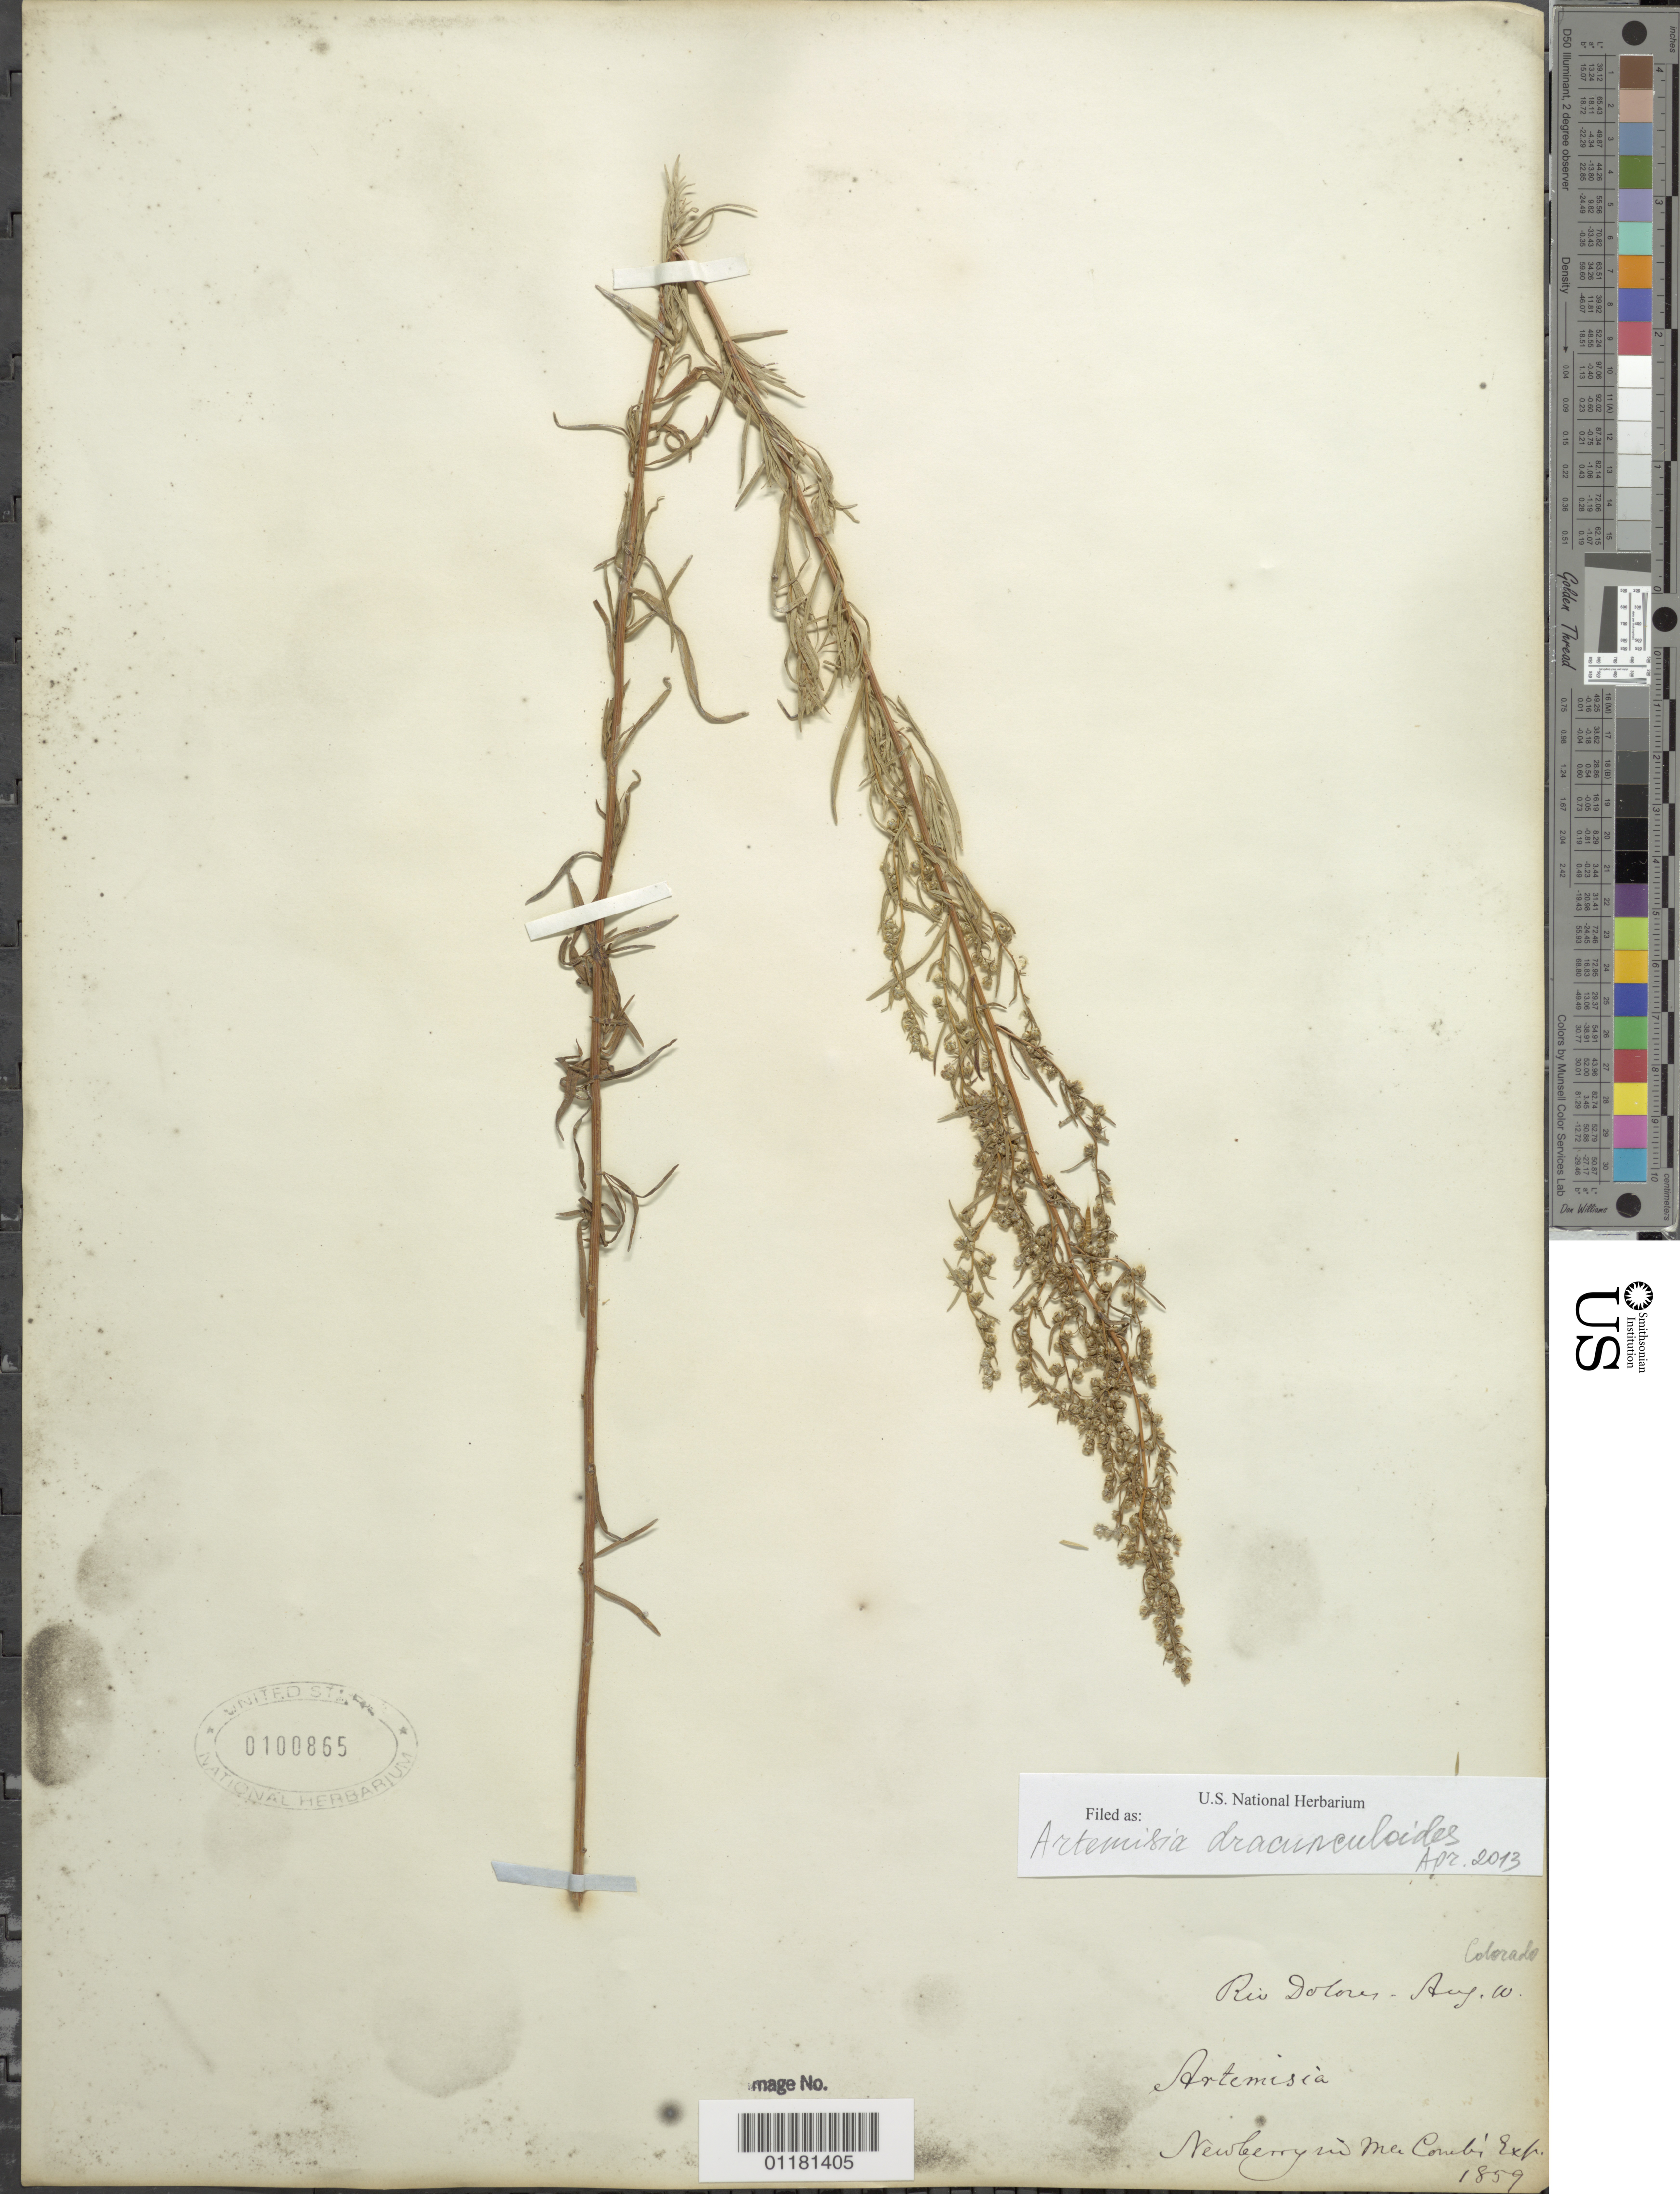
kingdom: Plantae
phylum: Tracheophyta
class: Magnoliopsida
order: Asterales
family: Asteraceae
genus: Artemisia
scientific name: Artemisia dracunculoides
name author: Pursh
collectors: J. S. Newberry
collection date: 1859-08-10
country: United States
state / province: Colorado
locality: Rio Dolores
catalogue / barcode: US 100865